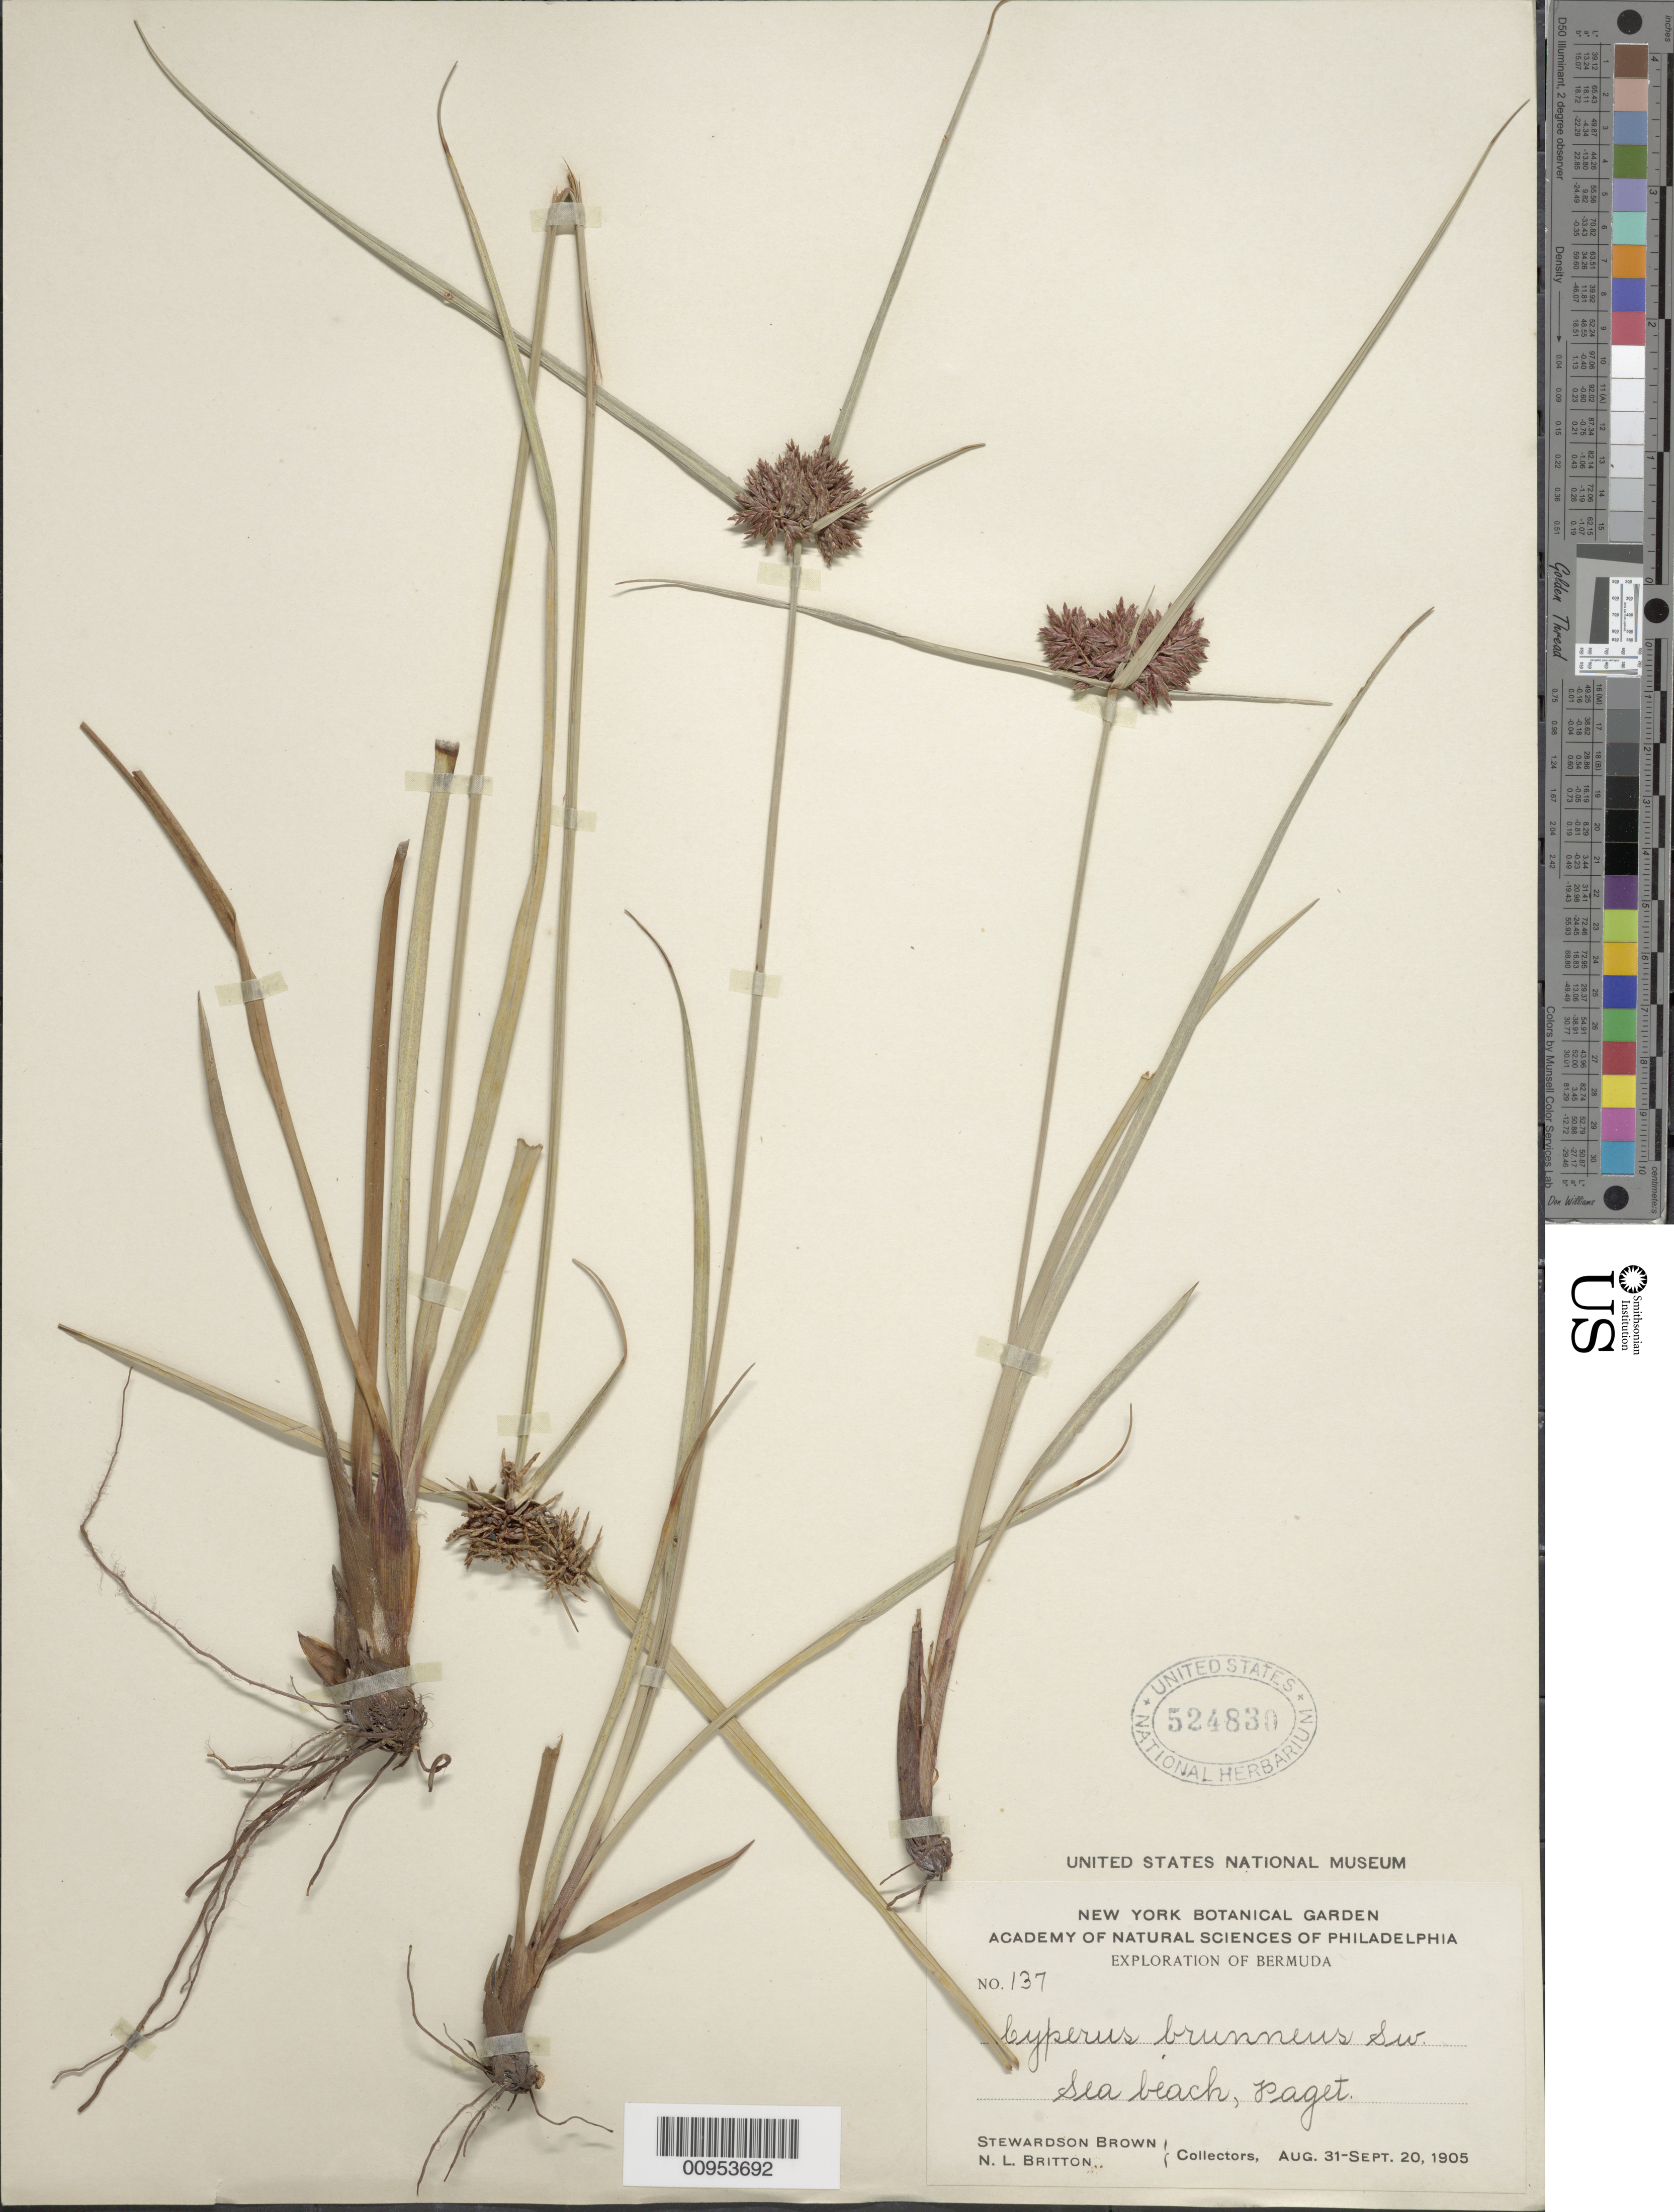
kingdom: Plantae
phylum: Tracheophyta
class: Liliopsida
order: Poales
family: Cyperaceae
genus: Cyperus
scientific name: Cyperus brunneus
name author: Sw.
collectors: S. Brown & N. Britton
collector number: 137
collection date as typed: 31 Aug 1905 to 20 Sep 1905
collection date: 1905-08-31/1905-09-20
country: Bermuda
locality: Sea beach, Paget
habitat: Beach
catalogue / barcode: US 524830